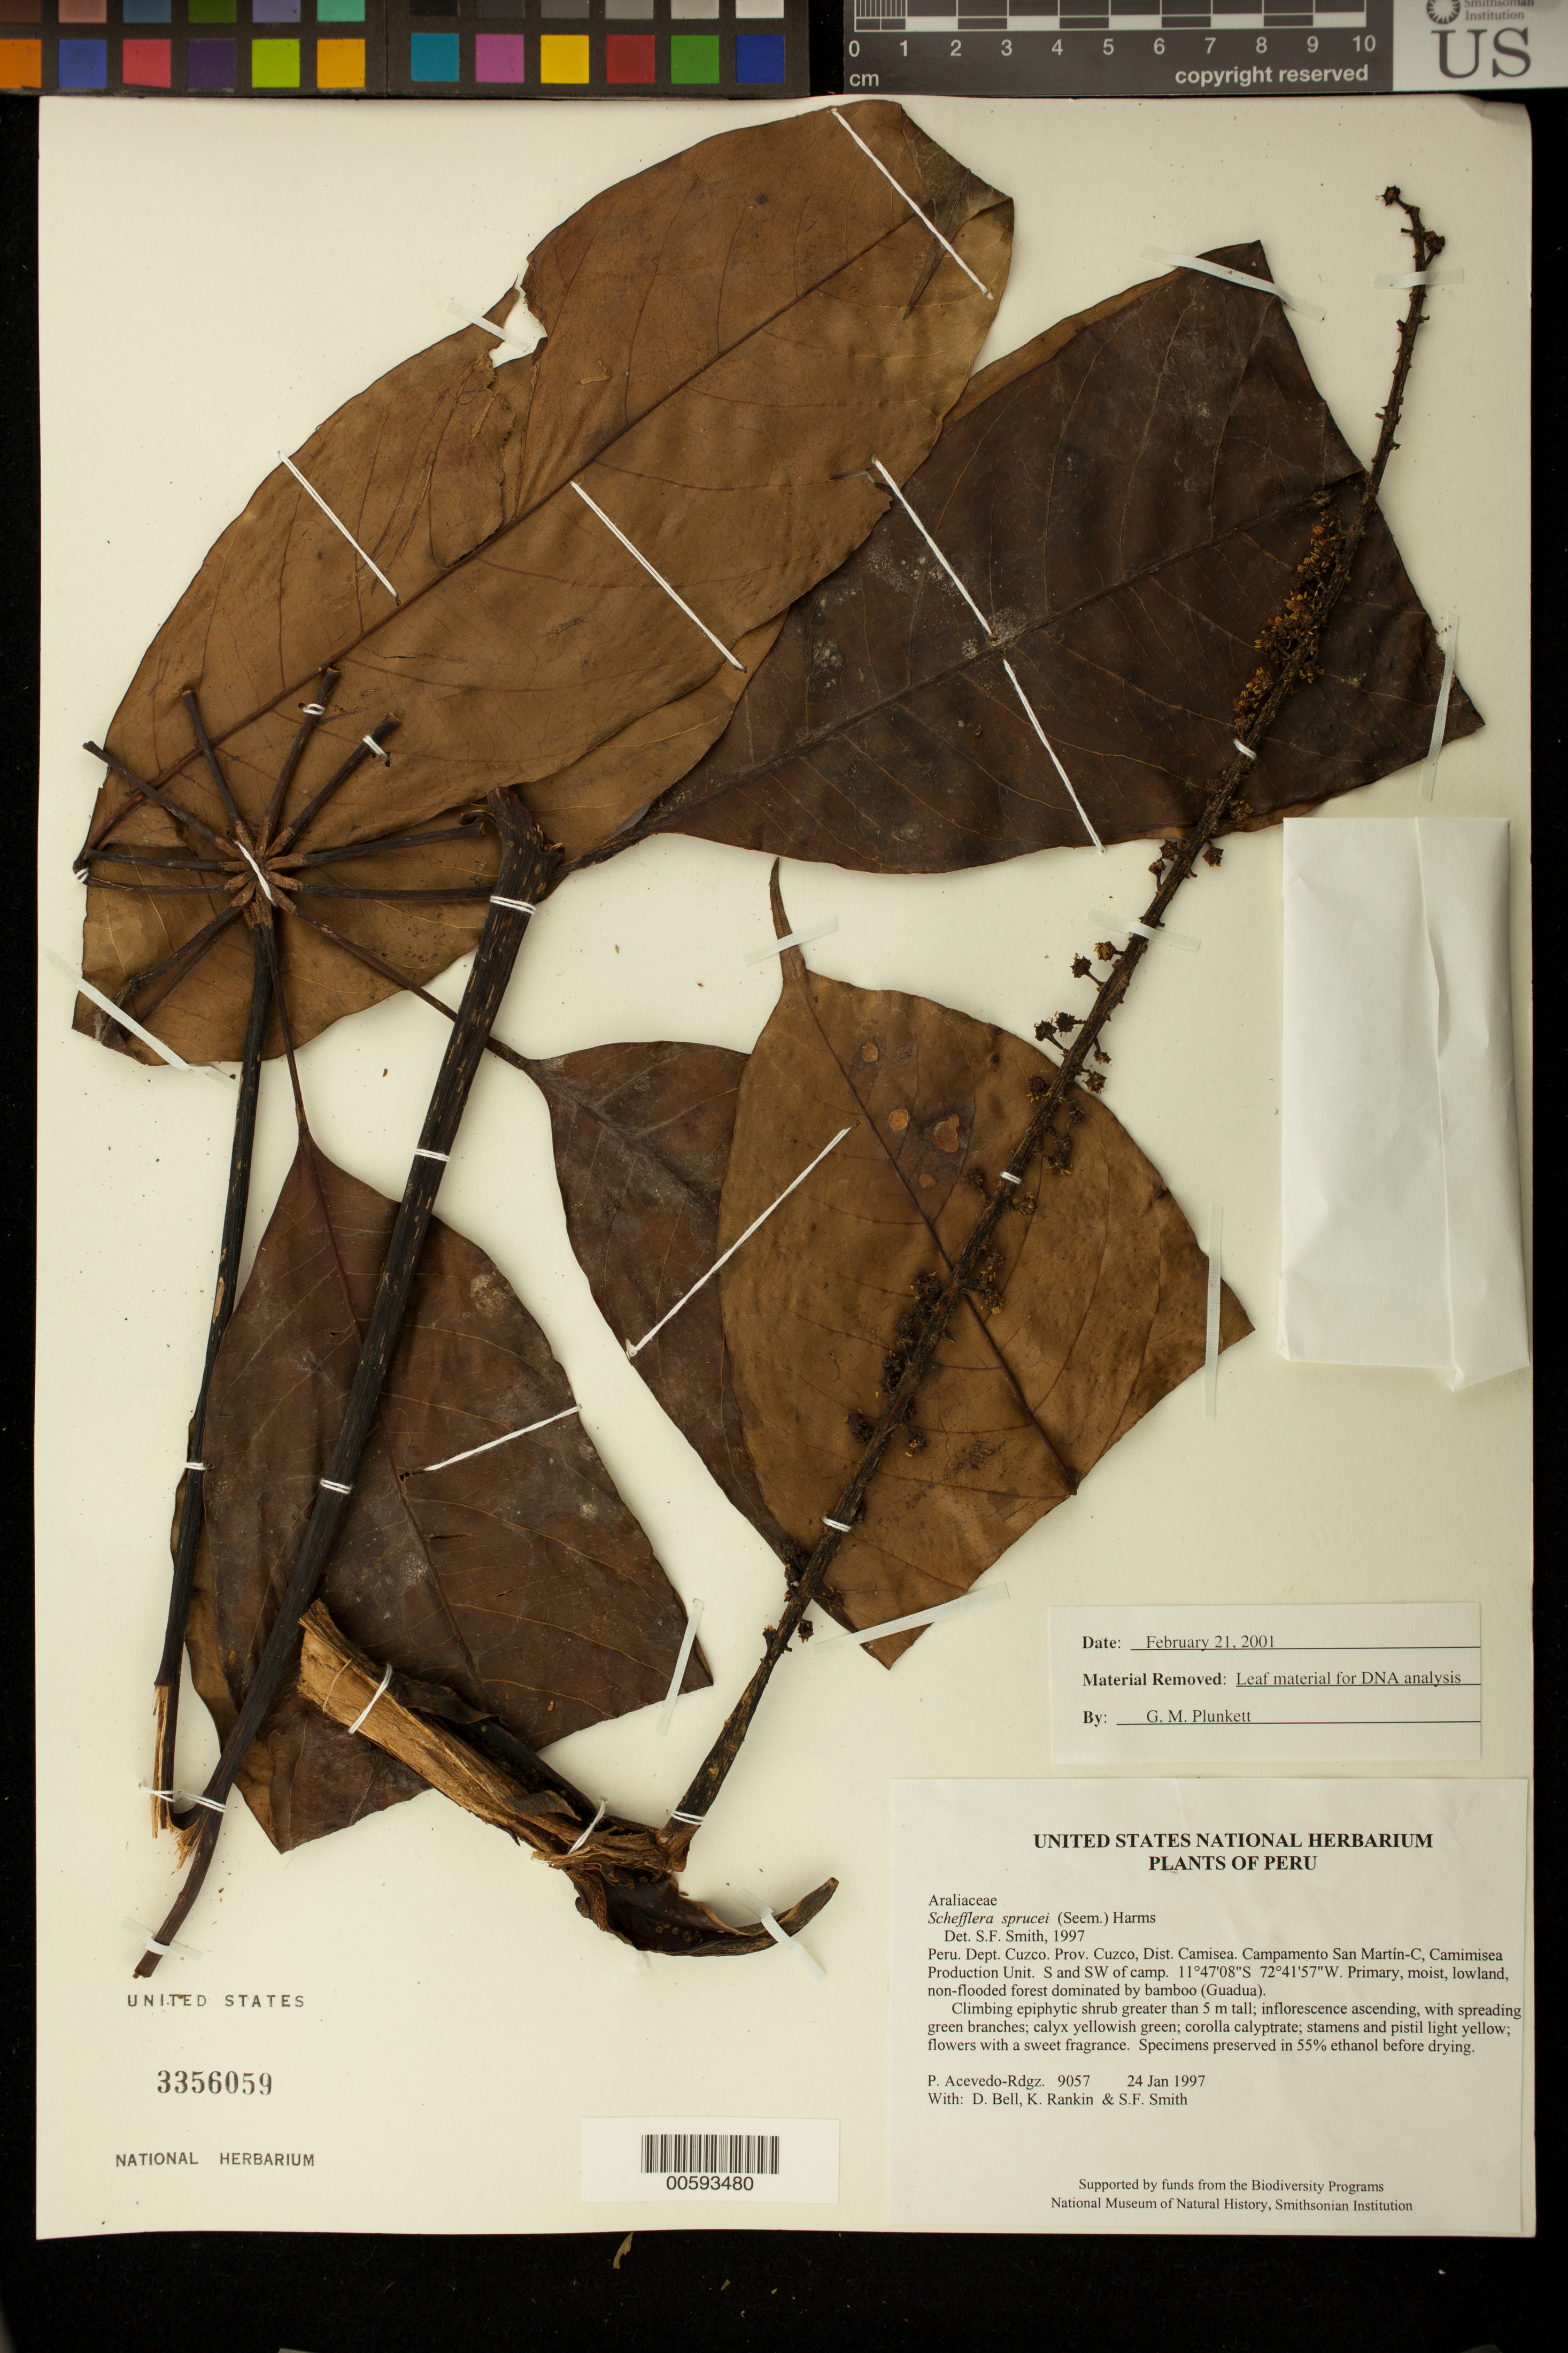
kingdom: Plantae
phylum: Tracheophyta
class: Magnoliopsida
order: Apiales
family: Araliaceae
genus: Schefflera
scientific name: Schefflera sprucei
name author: (Seem.) Harms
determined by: Smith, Stephen F., (US), NMNH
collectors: P. Acevedo-Rodr., D. A. Bell, K. B. Rankin & S.F. Smith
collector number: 9057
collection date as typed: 24 Jan 1997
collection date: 1997-01-24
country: Peru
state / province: Cusco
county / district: Cusco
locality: Districto Camisea, Campamento San Martín-C, Camimisea Production Unit. S and SW of camp.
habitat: Primary, moist, lowland, non-flooded forest dominated by bamboo (Guadua).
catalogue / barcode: US 3356059